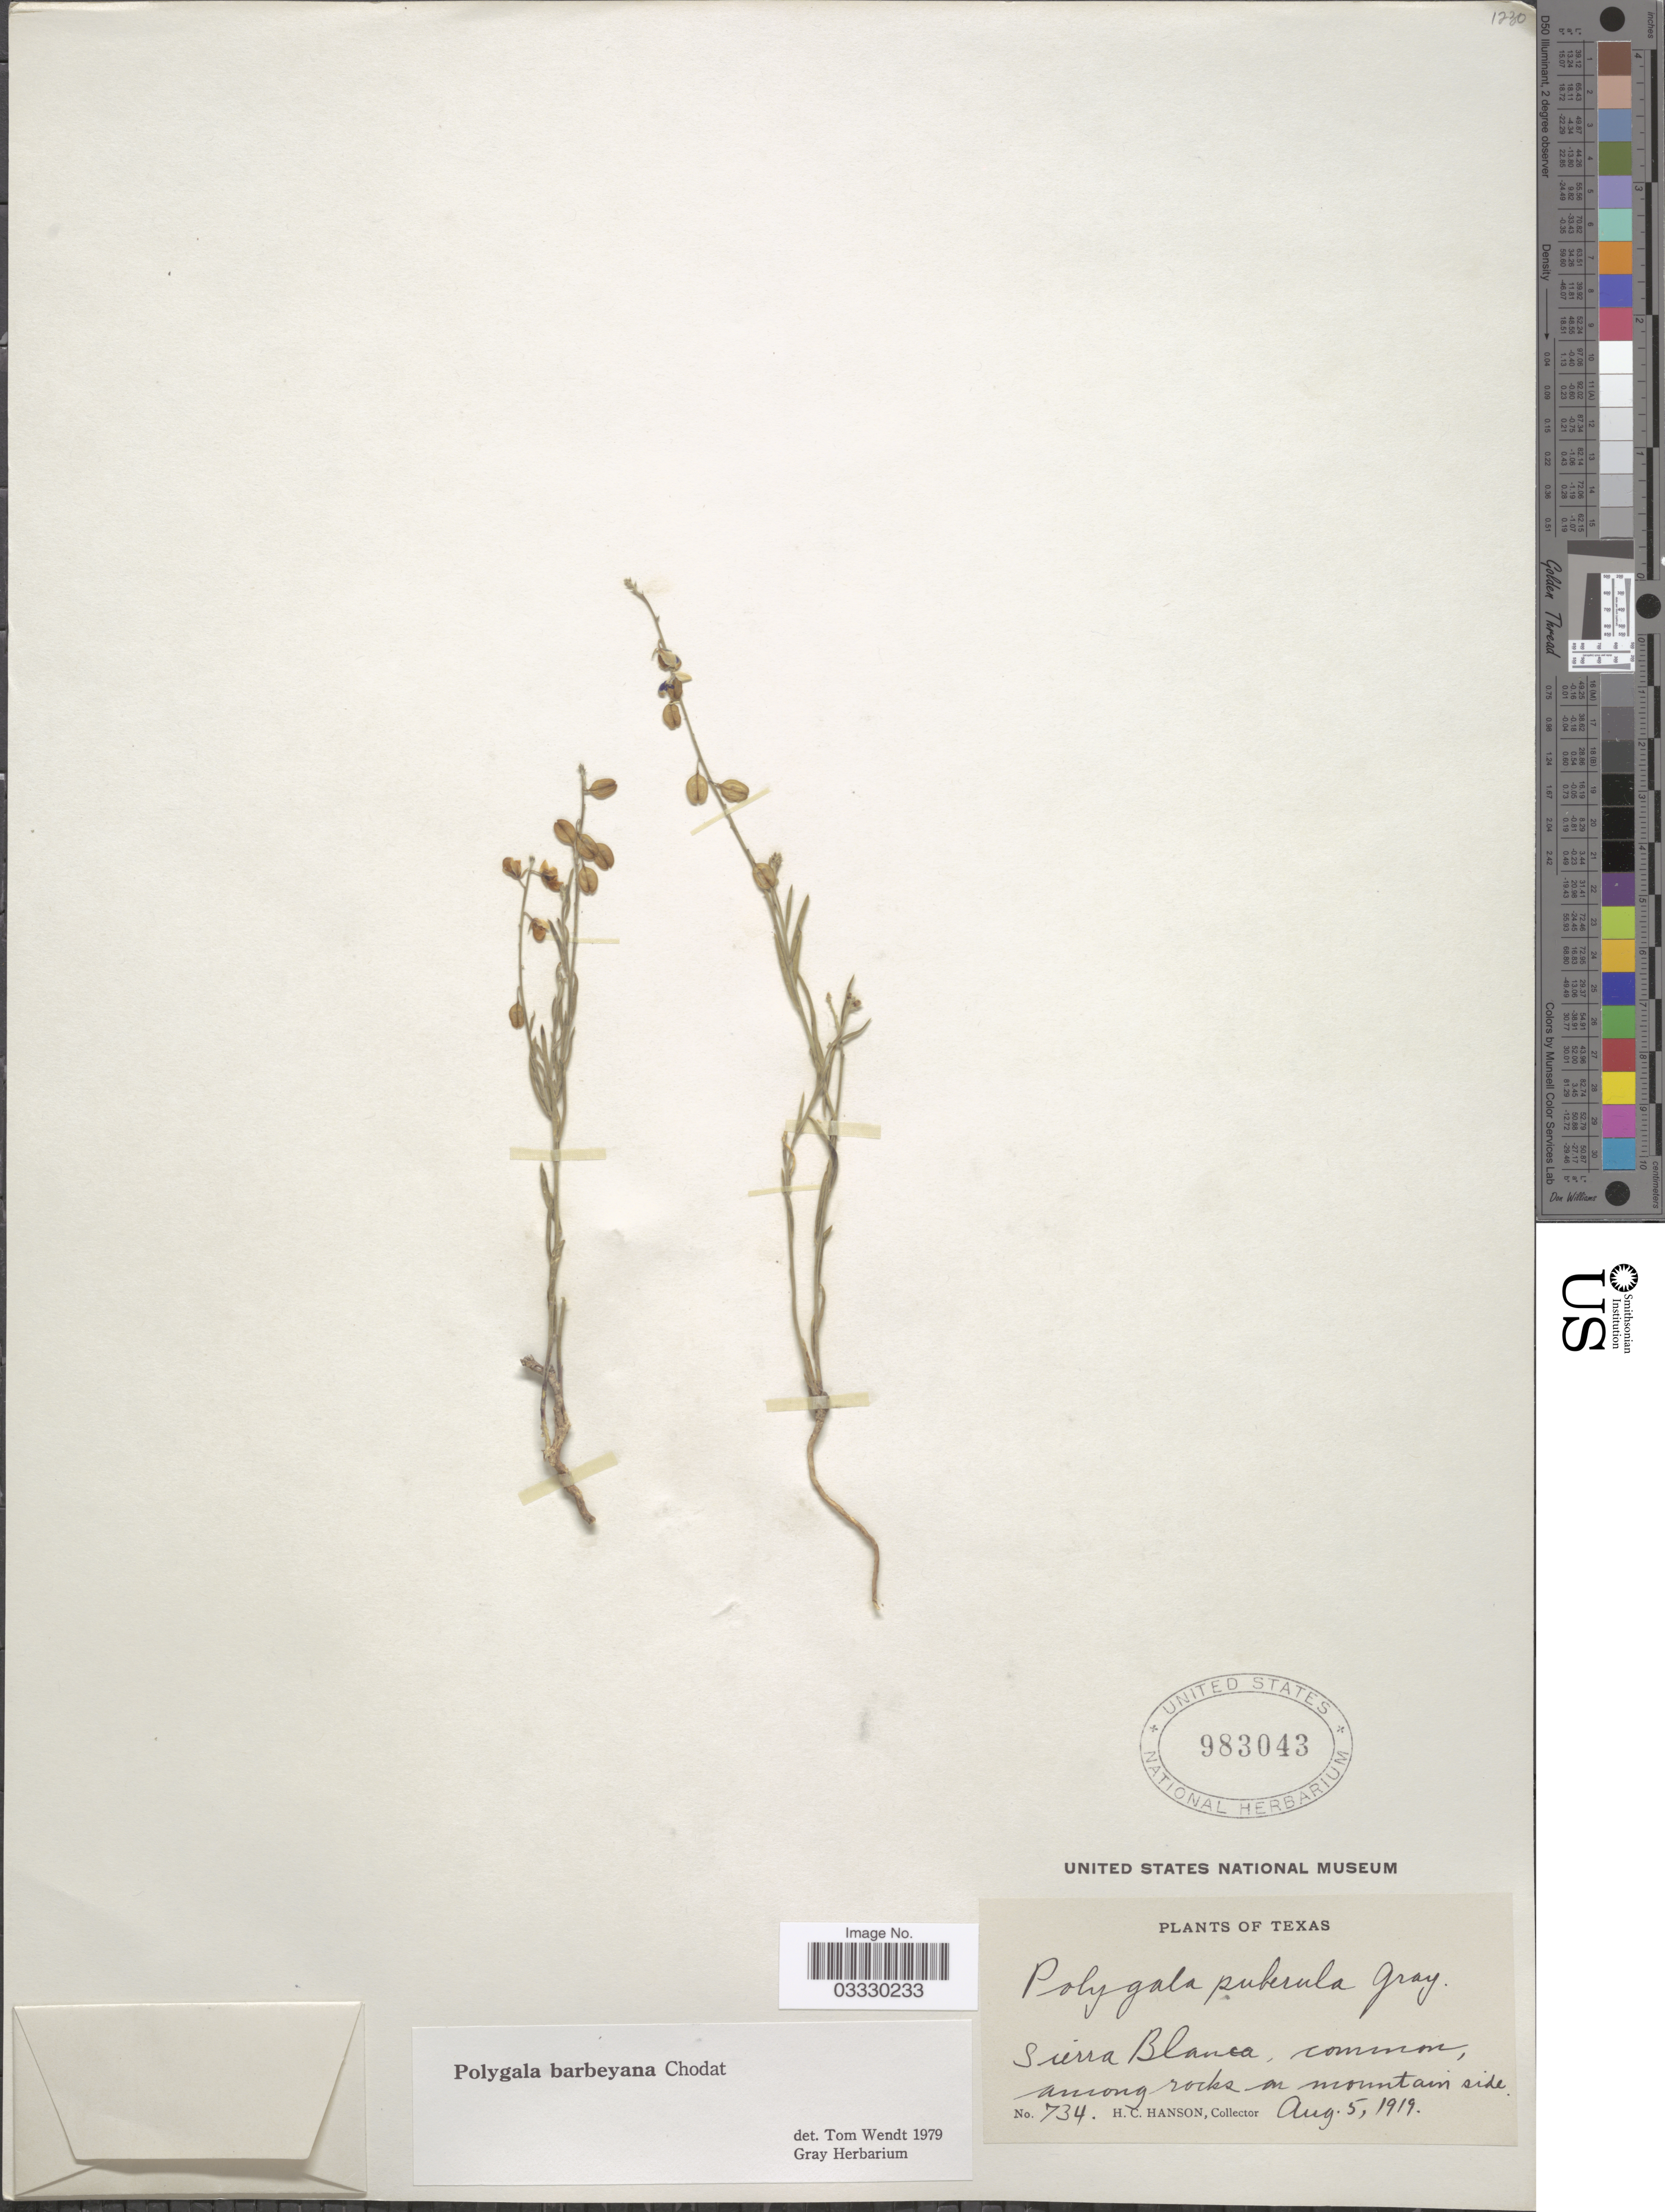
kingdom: Plantae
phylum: Tracheophyta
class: Magnoliopsida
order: Fabales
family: Polygalaceae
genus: Hebecarpa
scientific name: Hebecarpa barbeyana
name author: (Chodat) J.R. Abbott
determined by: Strong, Mark T., (BOT), Smithsonian Institution - National Museum of Natural History (UNITED STATES)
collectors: H. Hanson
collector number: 734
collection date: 1919-08-05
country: United States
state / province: Texas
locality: Sierra Blanca, among rocks on mountains side.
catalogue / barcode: US 983043